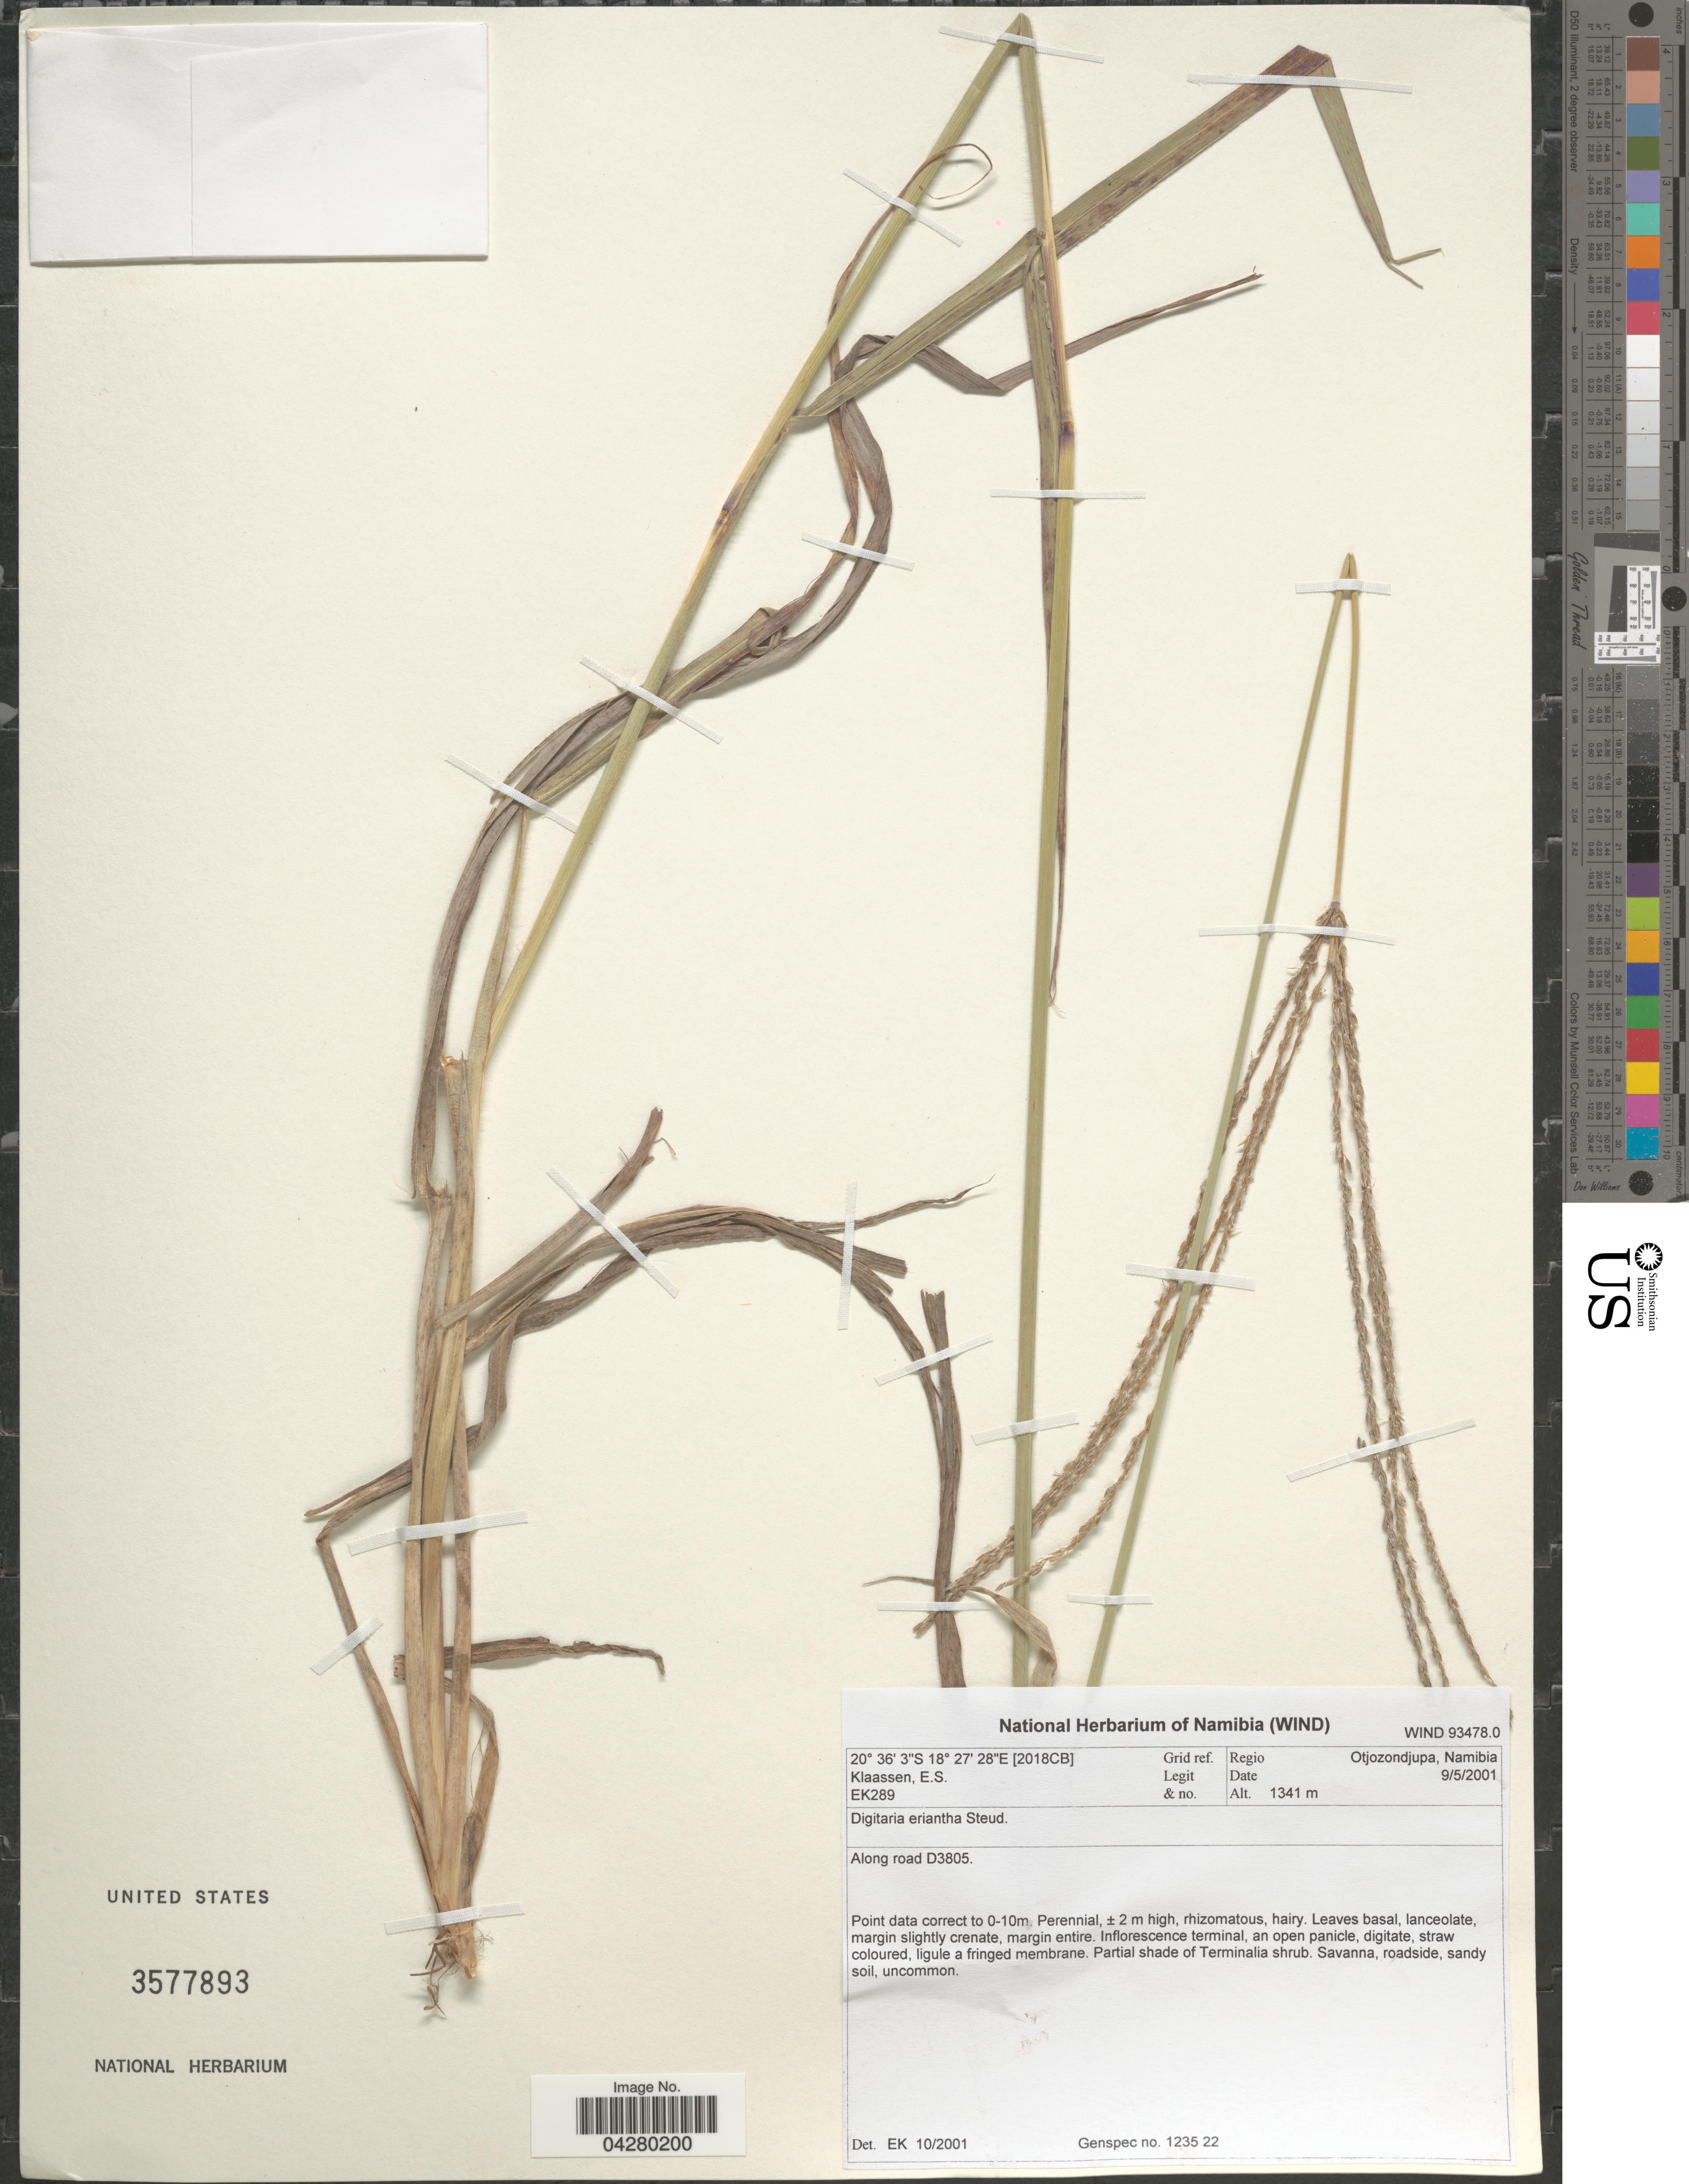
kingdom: Plantae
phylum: Tracheophyta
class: Liliopsida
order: Poales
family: Poaceae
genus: Digitaria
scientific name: Digitaria eriantha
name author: Steud.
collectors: E. S. Klaassen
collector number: EK289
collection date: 2001-05-09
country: Namibia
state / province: Otjozondjupa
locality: Regio Otjozondjupa. [2018CB] Grid Ref. Along road D3805.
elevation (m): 1341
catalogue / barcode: US 3577893